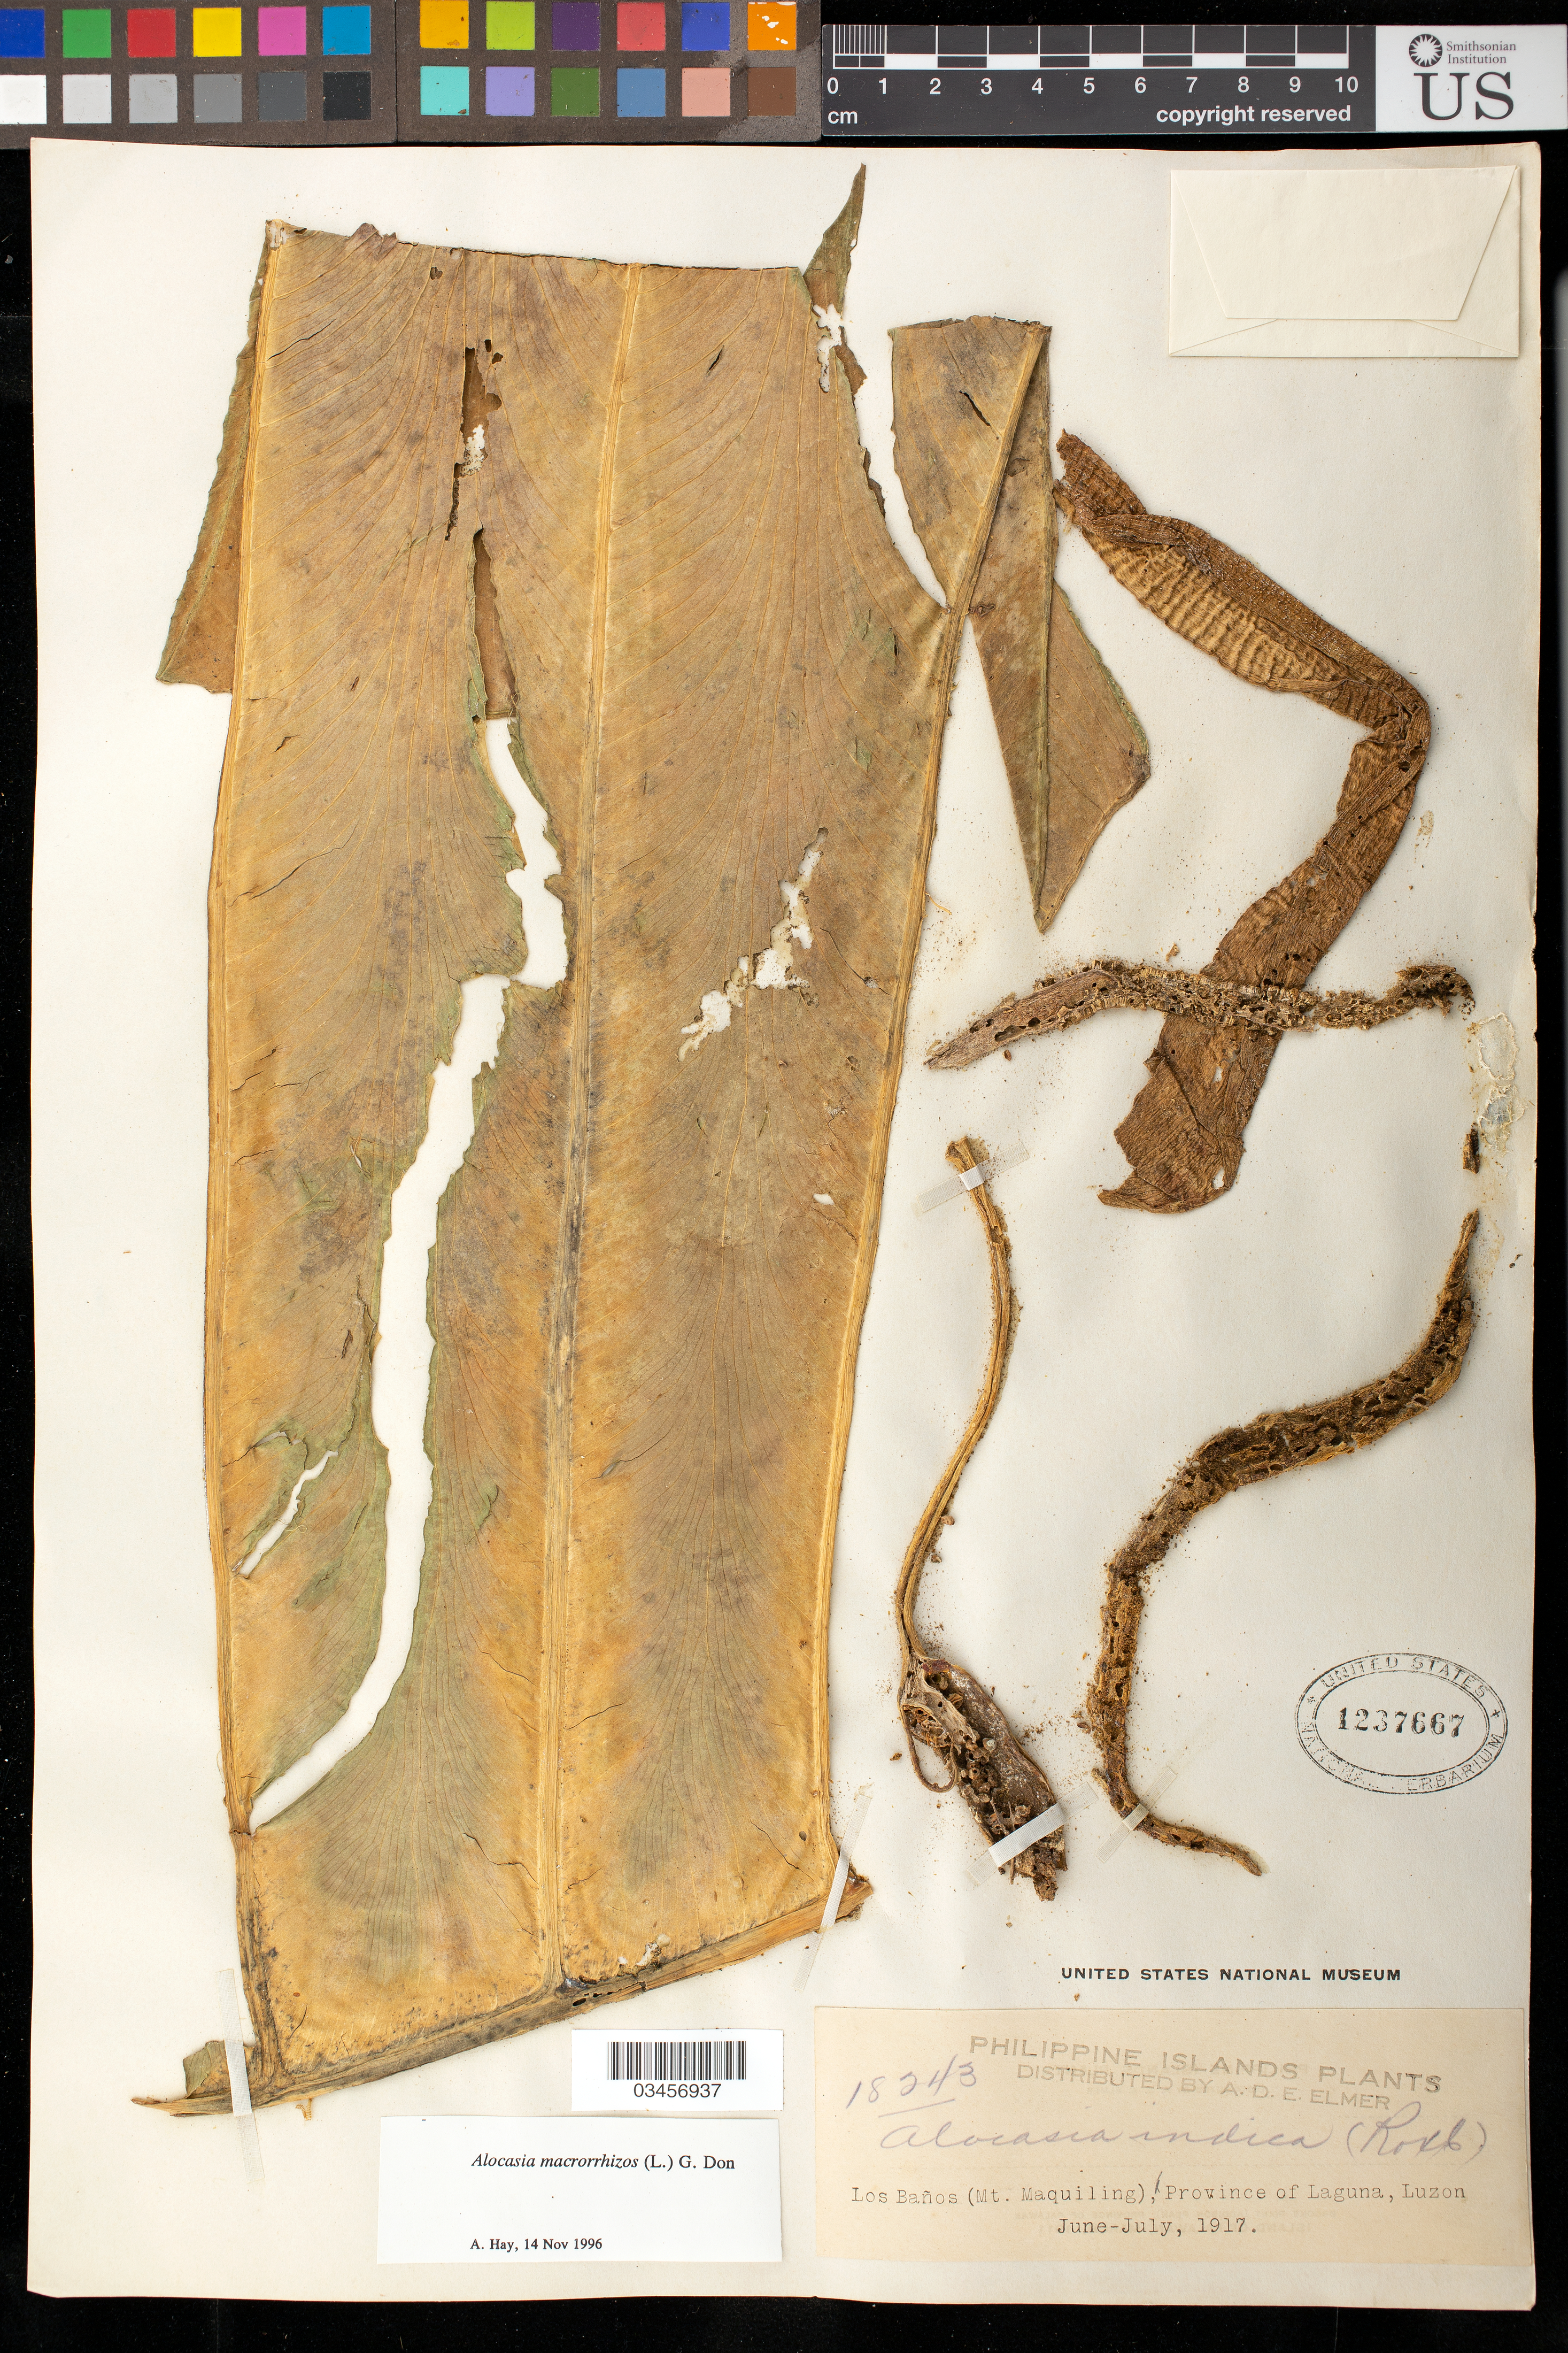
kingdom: Plantae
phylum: Tracheophyta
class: Liliopsida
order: Alismatales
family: Araceae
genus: Alocasia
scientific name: Alocasia macrorrhizos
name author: (L.) G. Don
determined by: Hay, A.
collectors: A. D. E. Elmer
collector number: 18243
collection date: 1917-06/1917-07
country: Philippines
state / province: Calabarzon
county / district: Laguna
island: Luzon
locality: Los Baños (Mt.Maquiling)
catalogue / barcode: US 1237667